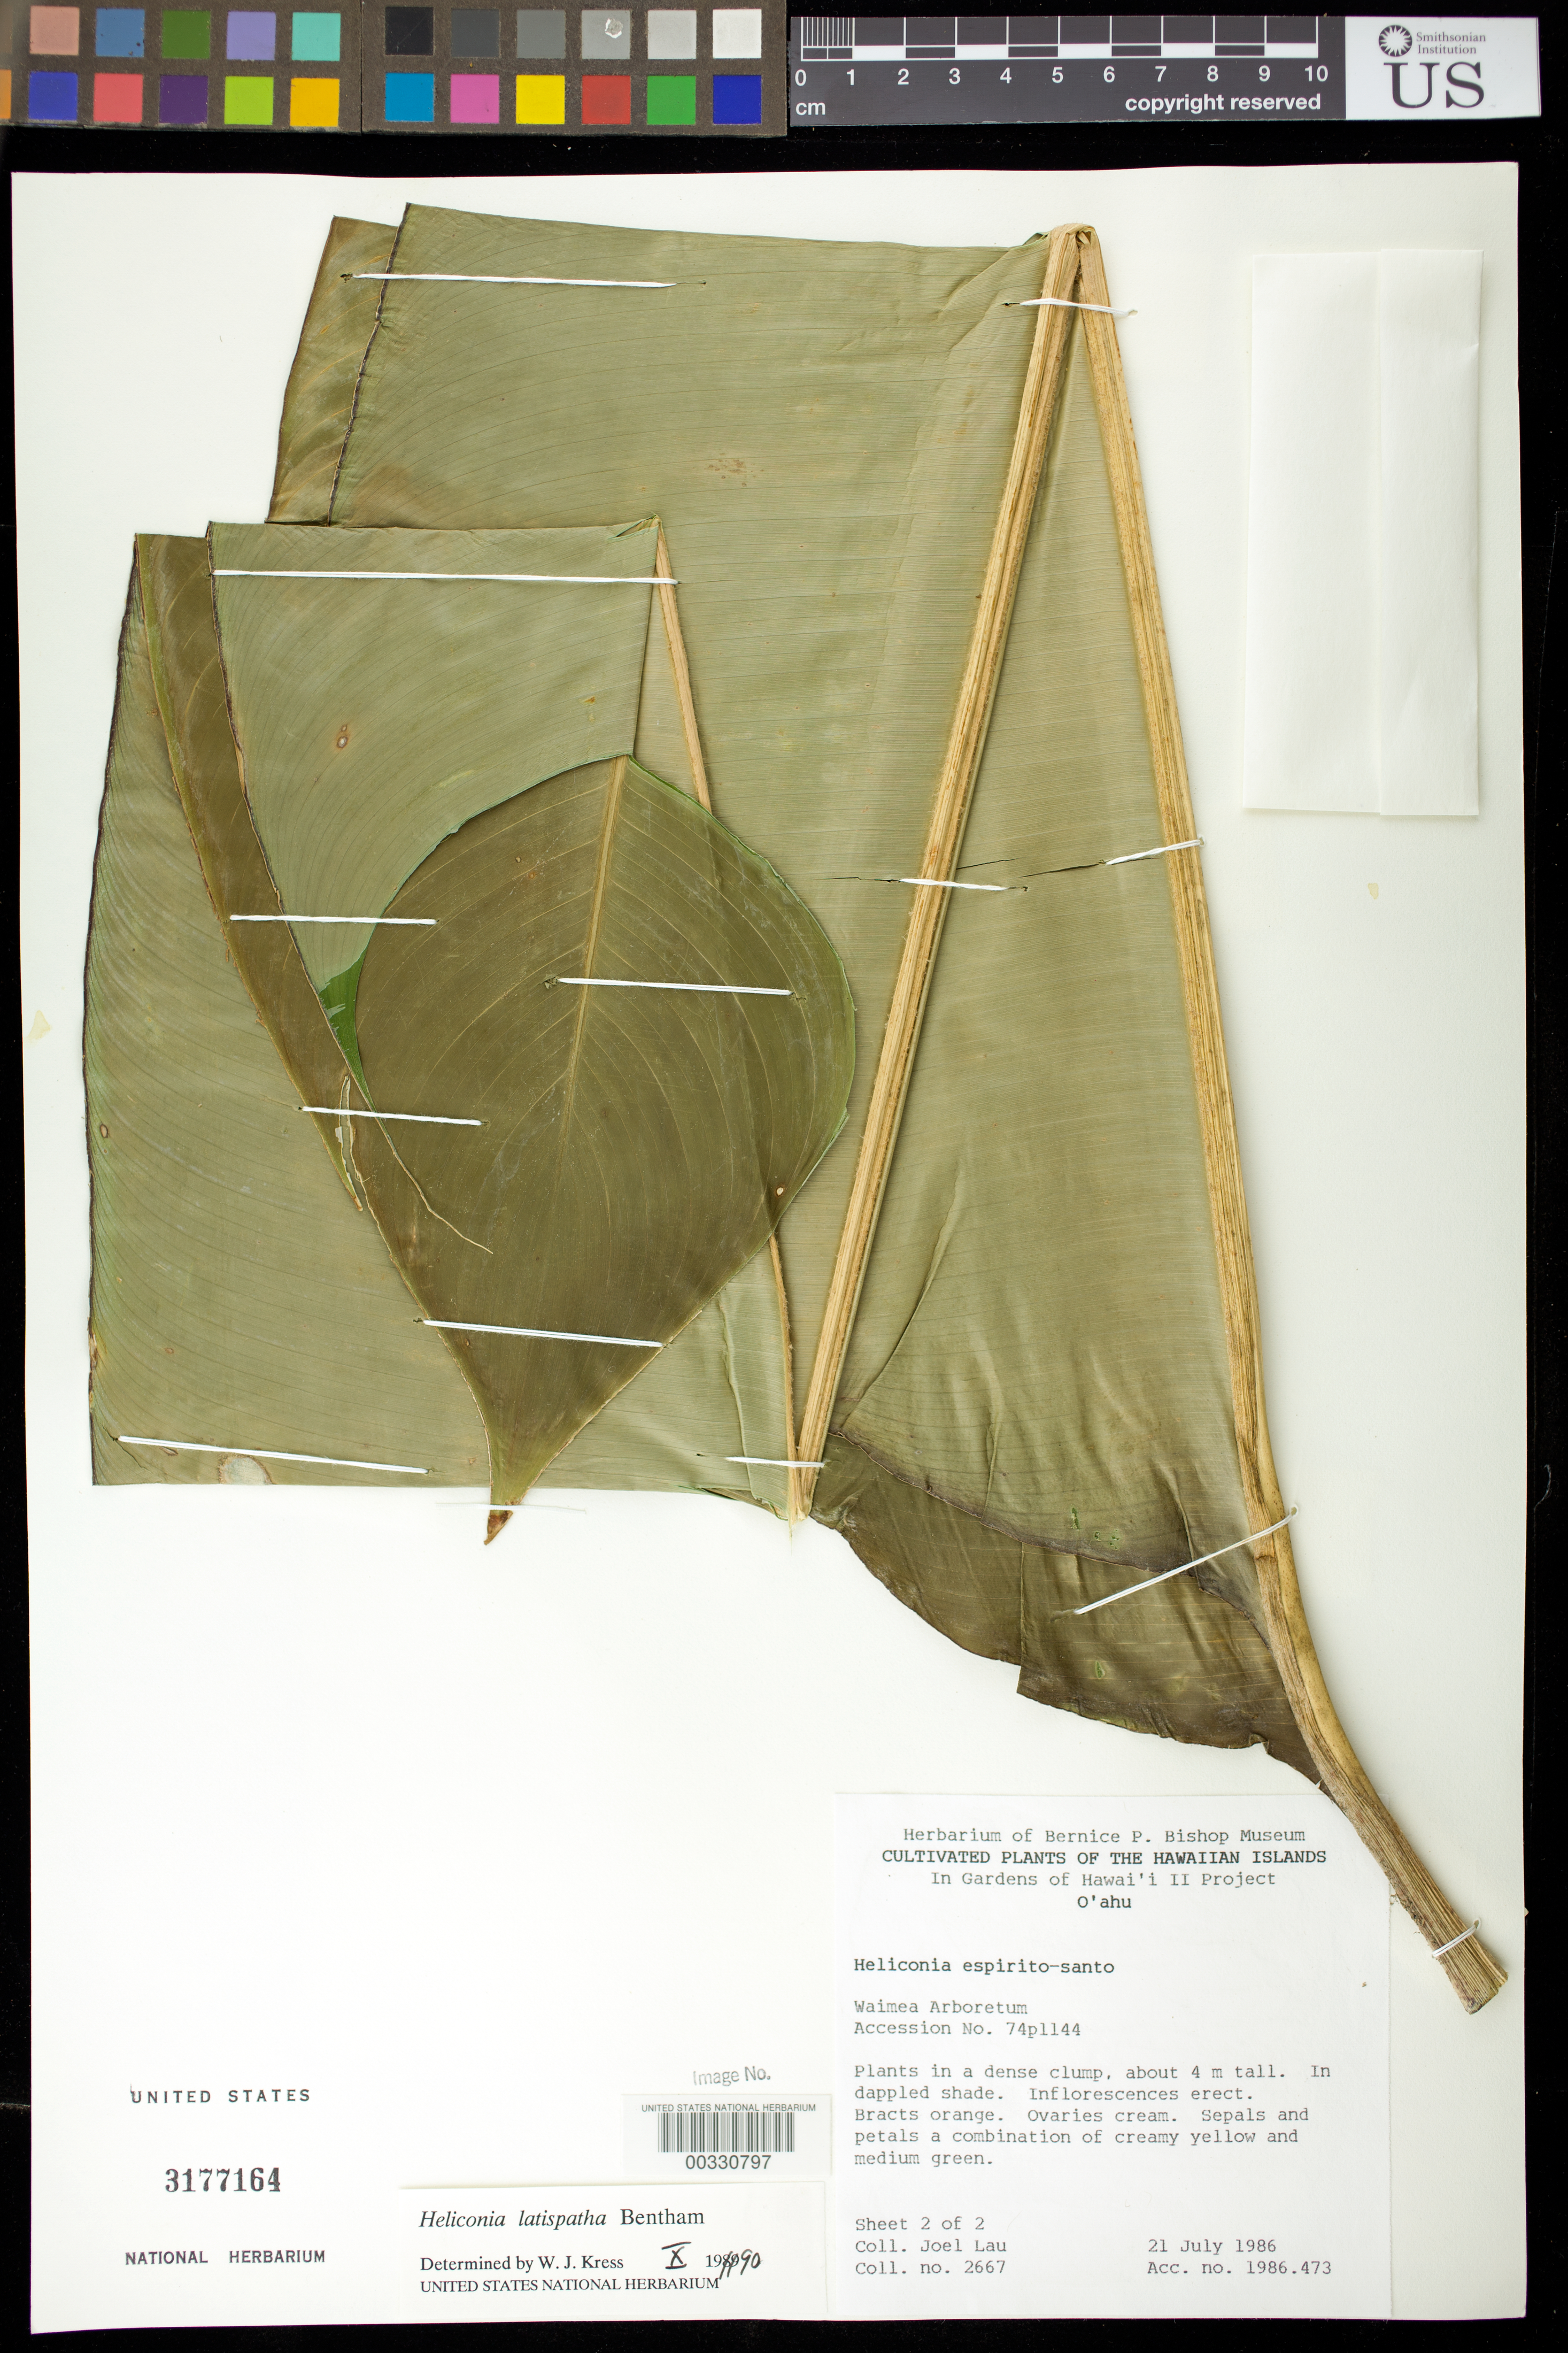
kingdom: Plantae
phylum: Tracheophyta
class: Liliopsida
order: Zingiberales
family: Heliconiaceae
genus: Heliconia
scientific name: Heliconia latispatha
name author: Benth.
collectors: J. Lau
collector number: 2667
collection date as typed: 21 Jul 1986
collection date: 1986-07-21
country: United States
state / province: Florida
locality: Southern Florida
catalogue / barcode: US 3177164